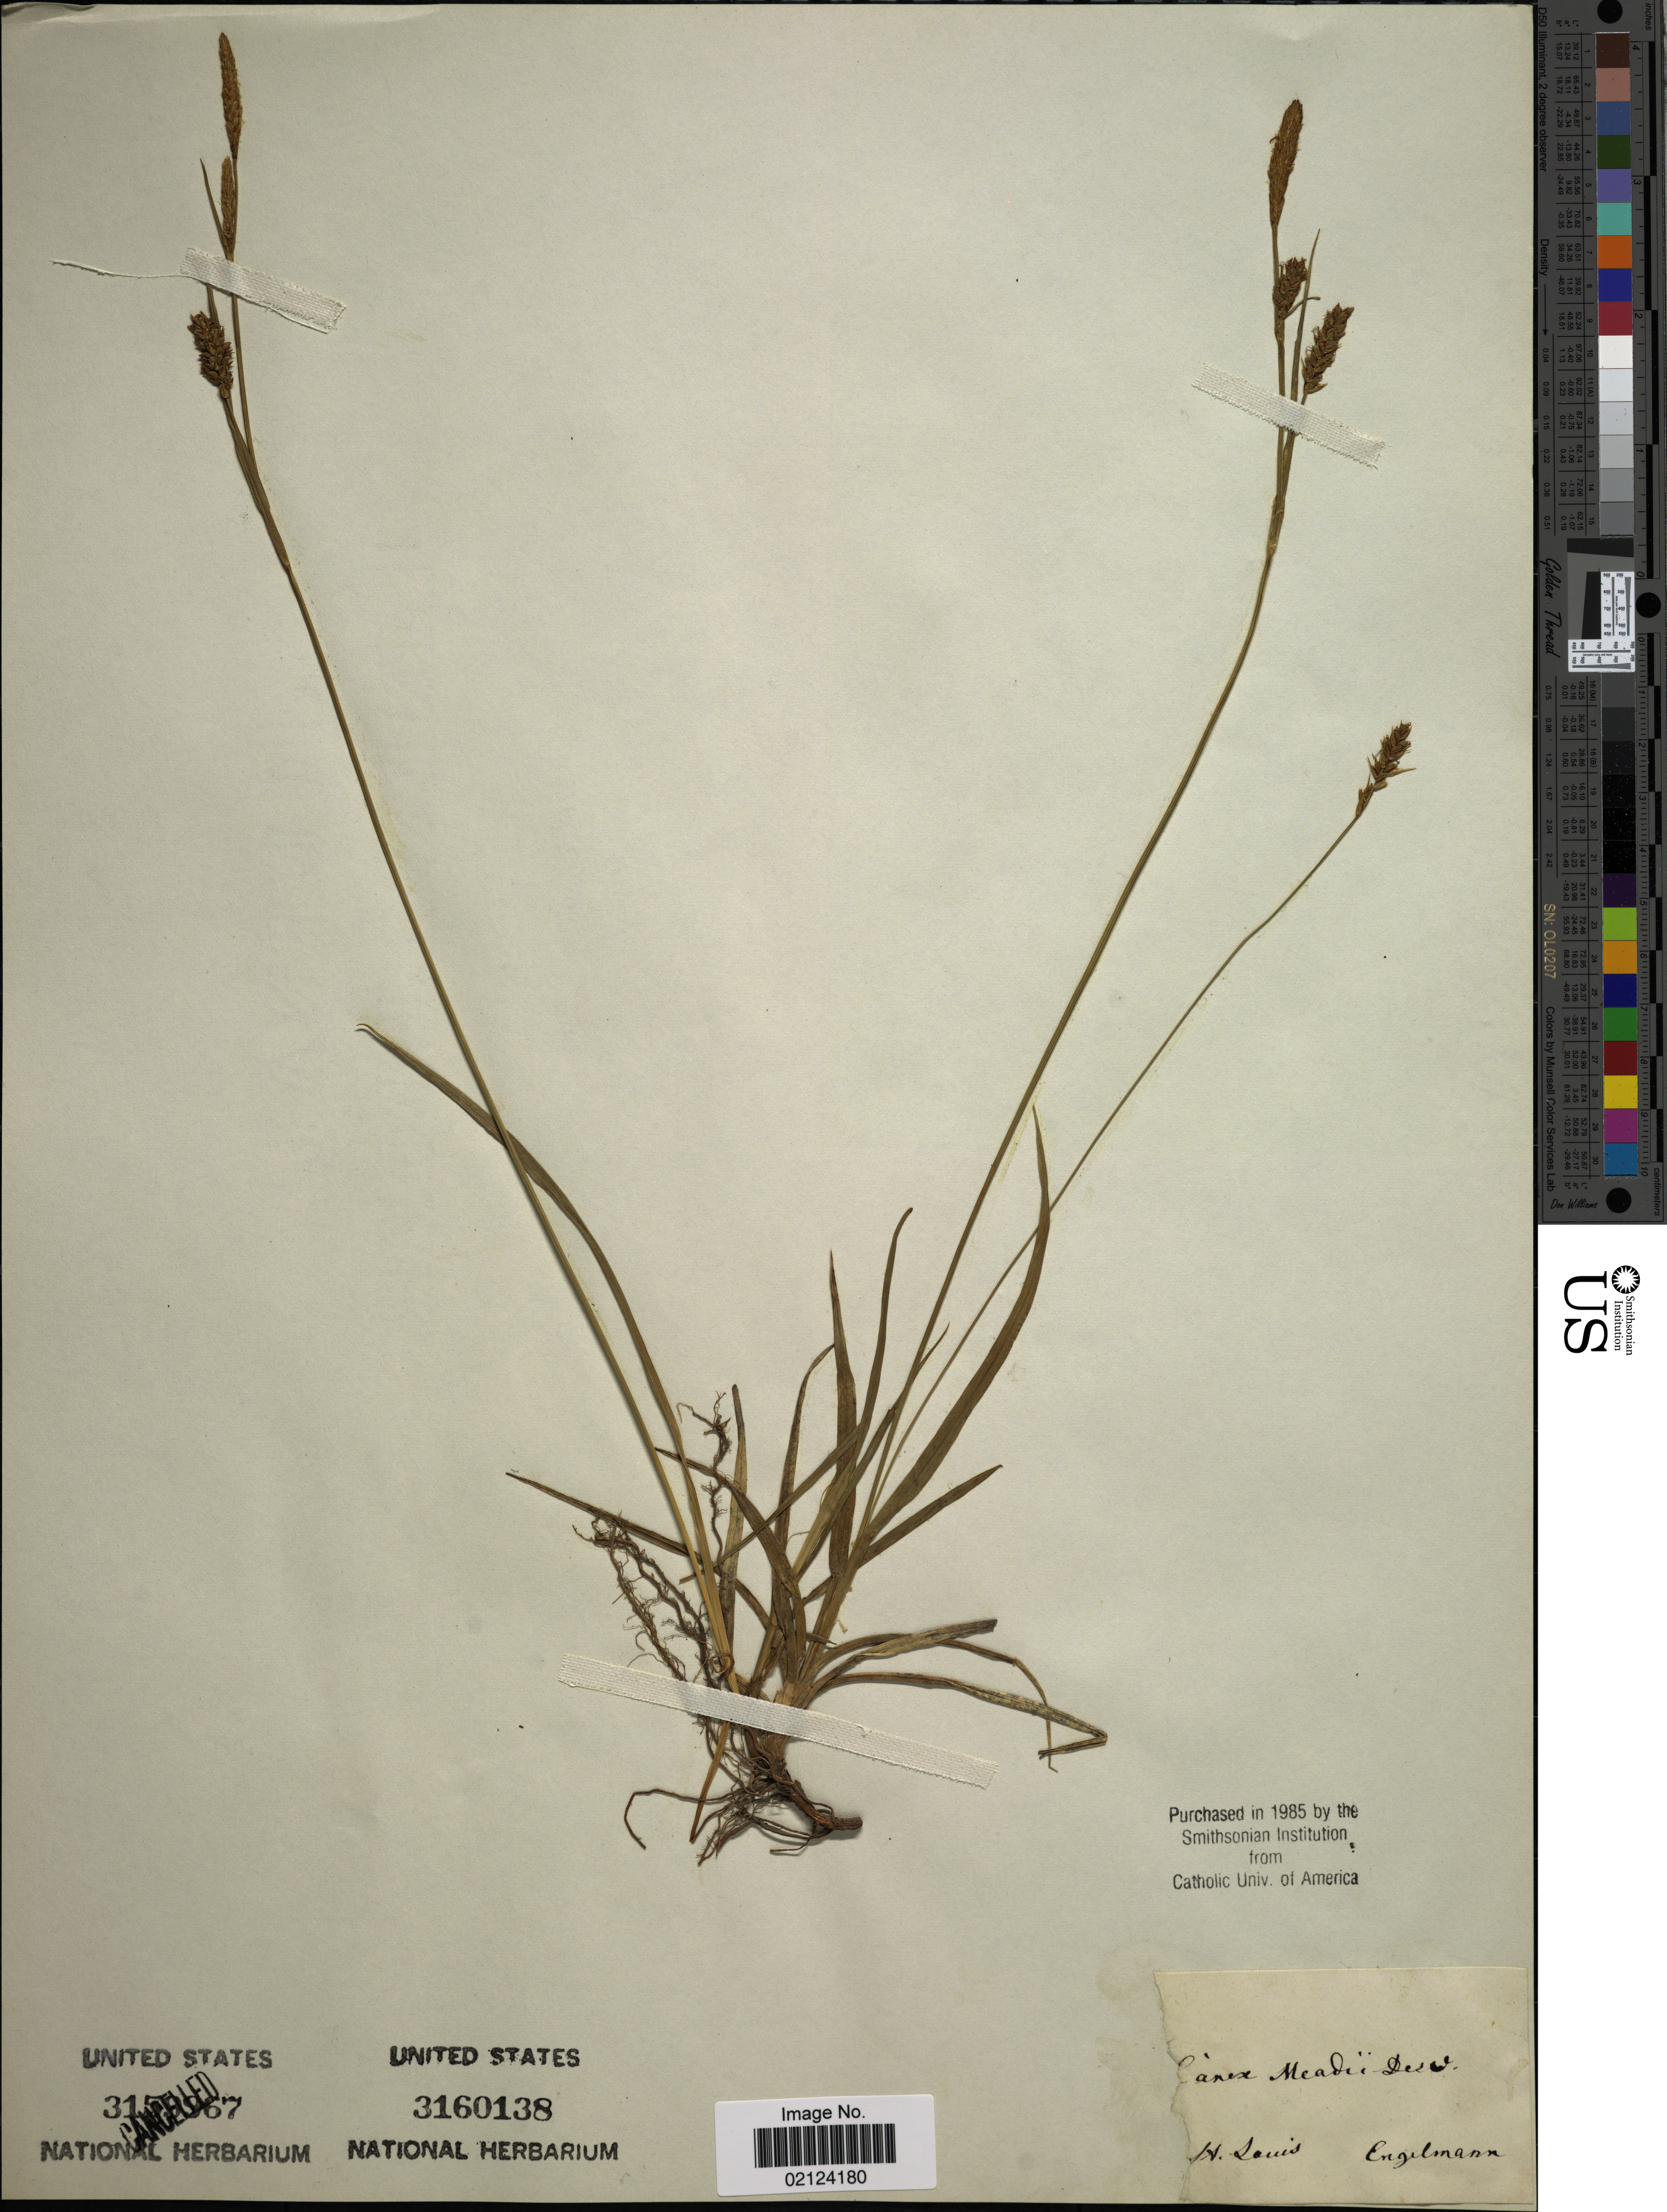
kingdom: Plantae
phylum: Tracheophyta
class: Liliopsida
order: Poales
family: Cyperaceae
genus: Carex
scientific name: Carex meadii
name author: Dewey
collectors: -- Engelmann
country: United States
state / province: Missouri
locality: St. Louis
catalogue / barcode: US 3160138